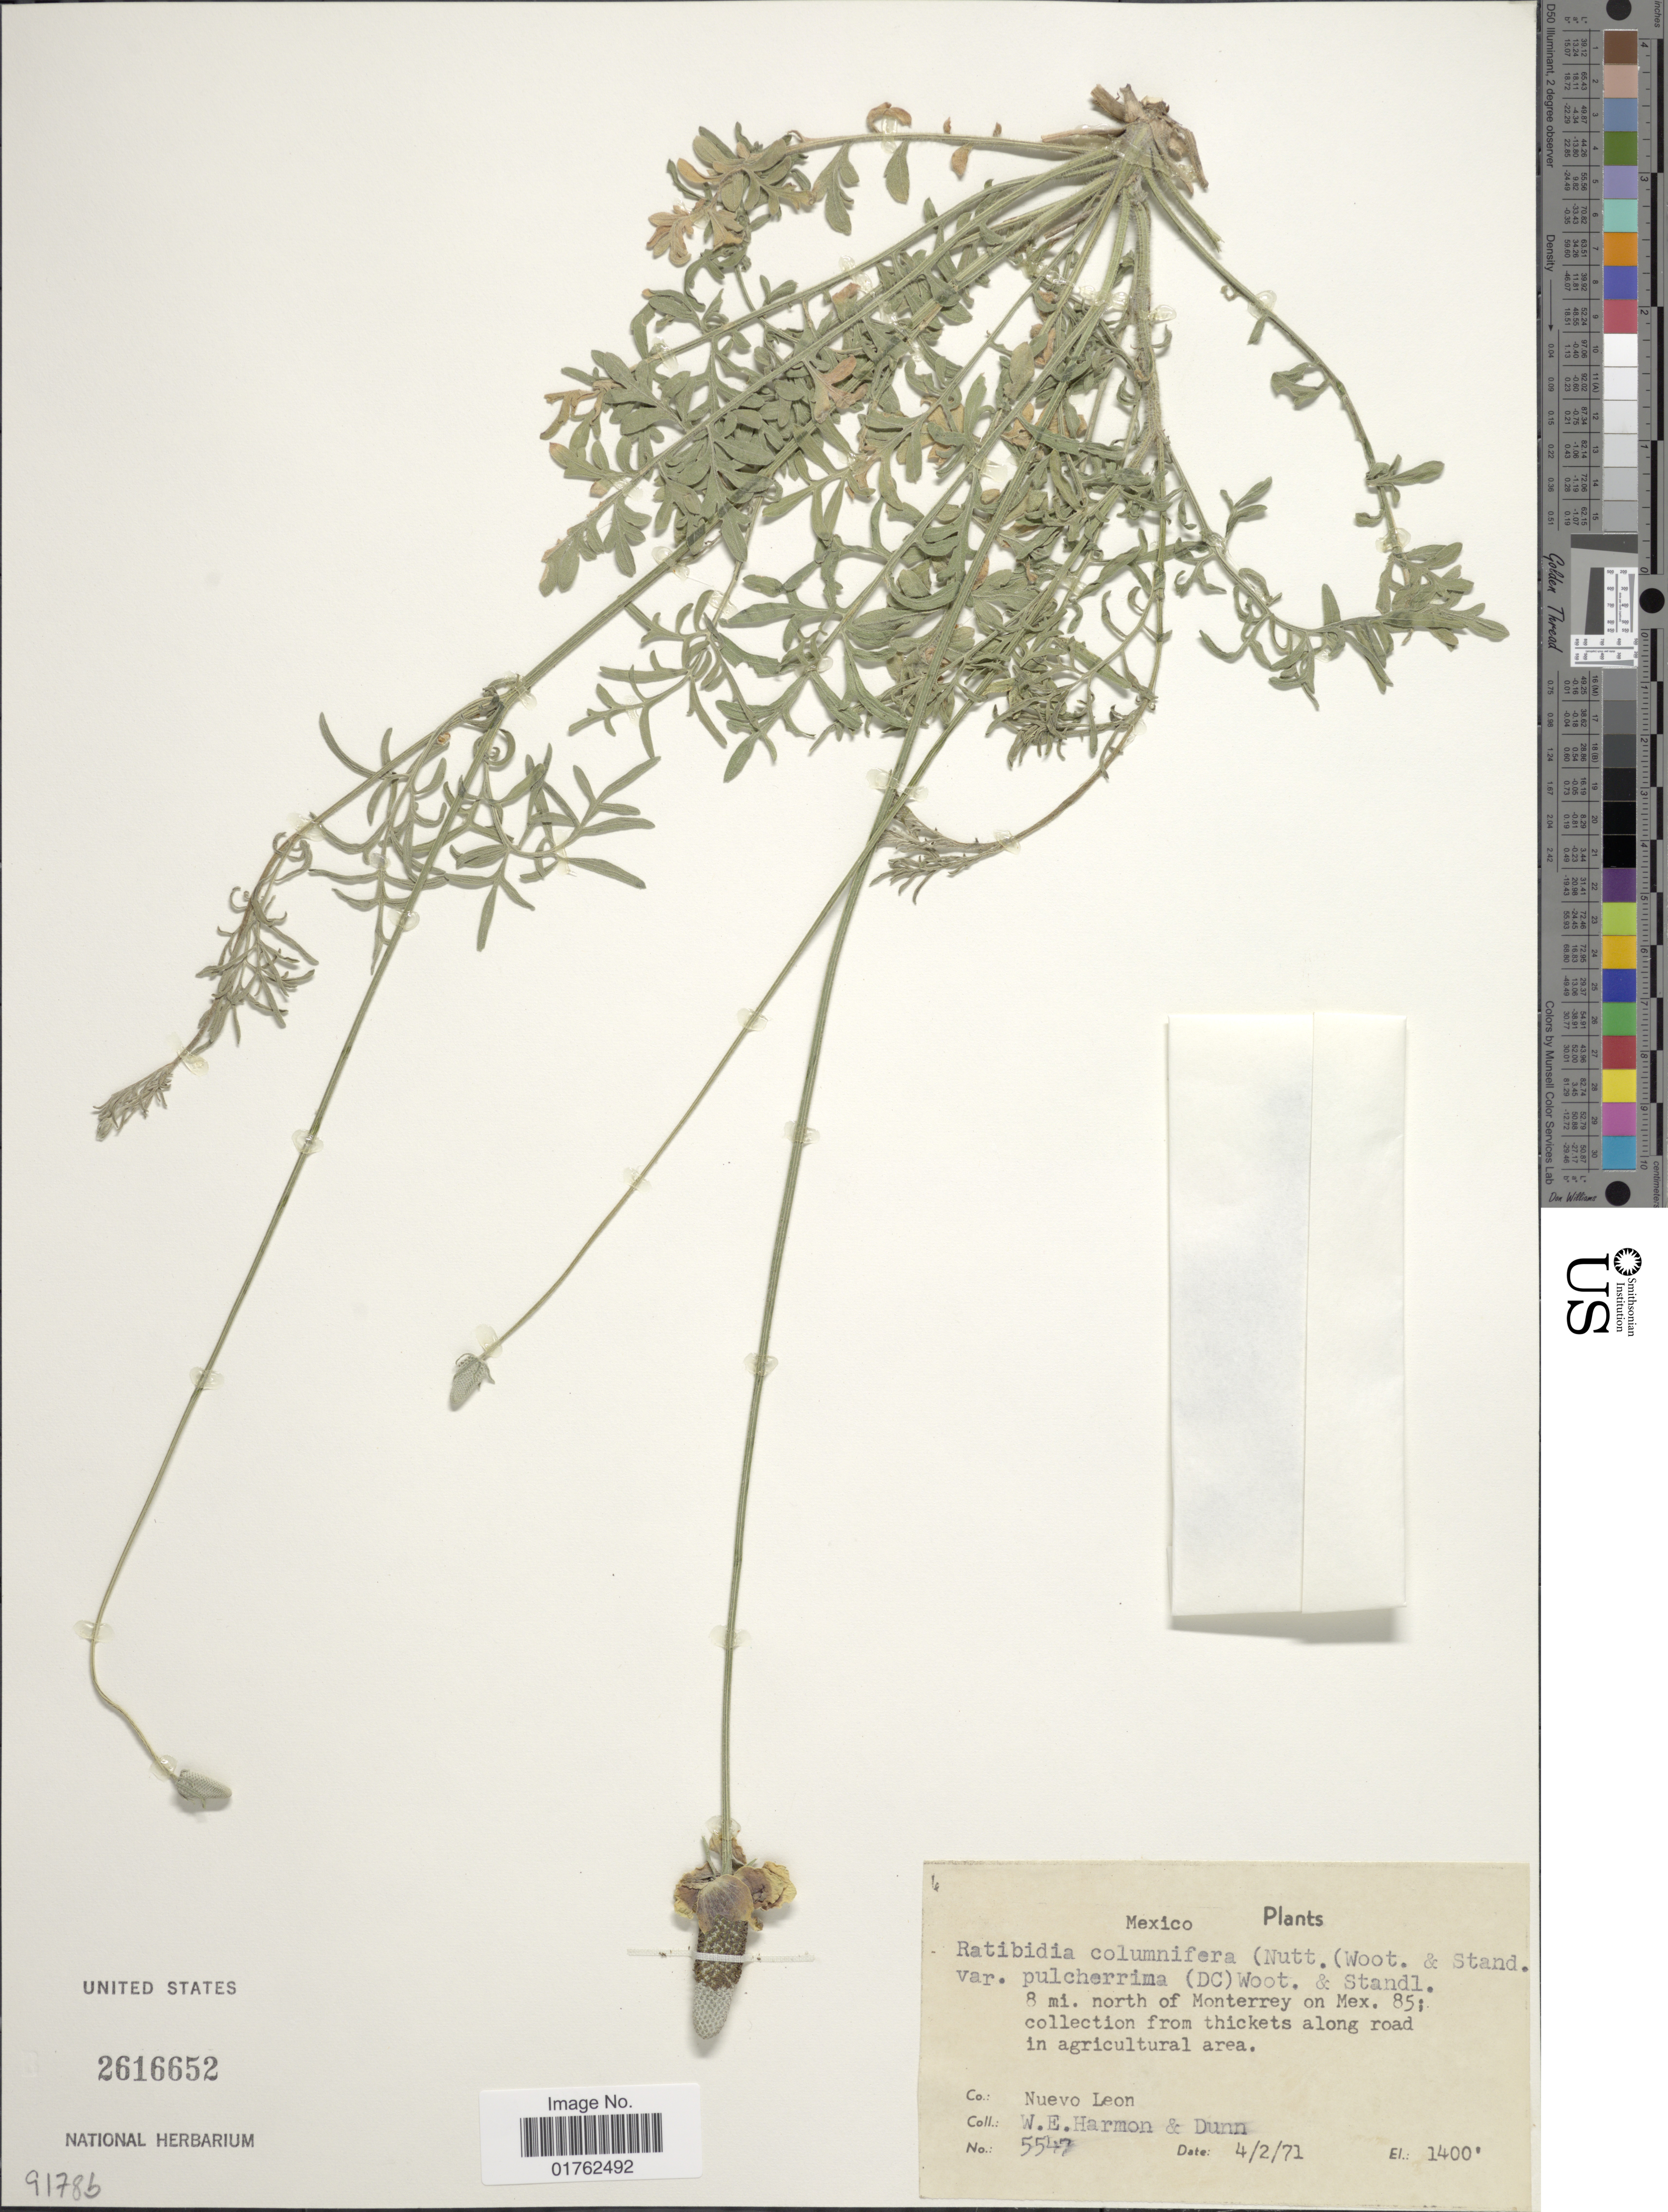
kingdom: Plantae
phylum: Tracheophyta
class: Magnoliopsida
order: Asterales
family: Asteraceae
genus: Ratibida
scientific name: Ratibida columnaris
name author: (Pursh) D. Don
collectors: W. E. Harmon & Dunn, --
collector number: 5547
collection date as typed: Transcribed d/m/y: 2/4/71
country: Mexico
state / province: Nuevo León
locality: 8 mi. north of Monterrey on Mex. 85; collections from thicktes along road in agricultura areal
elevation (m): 427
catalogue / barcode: US 2616652